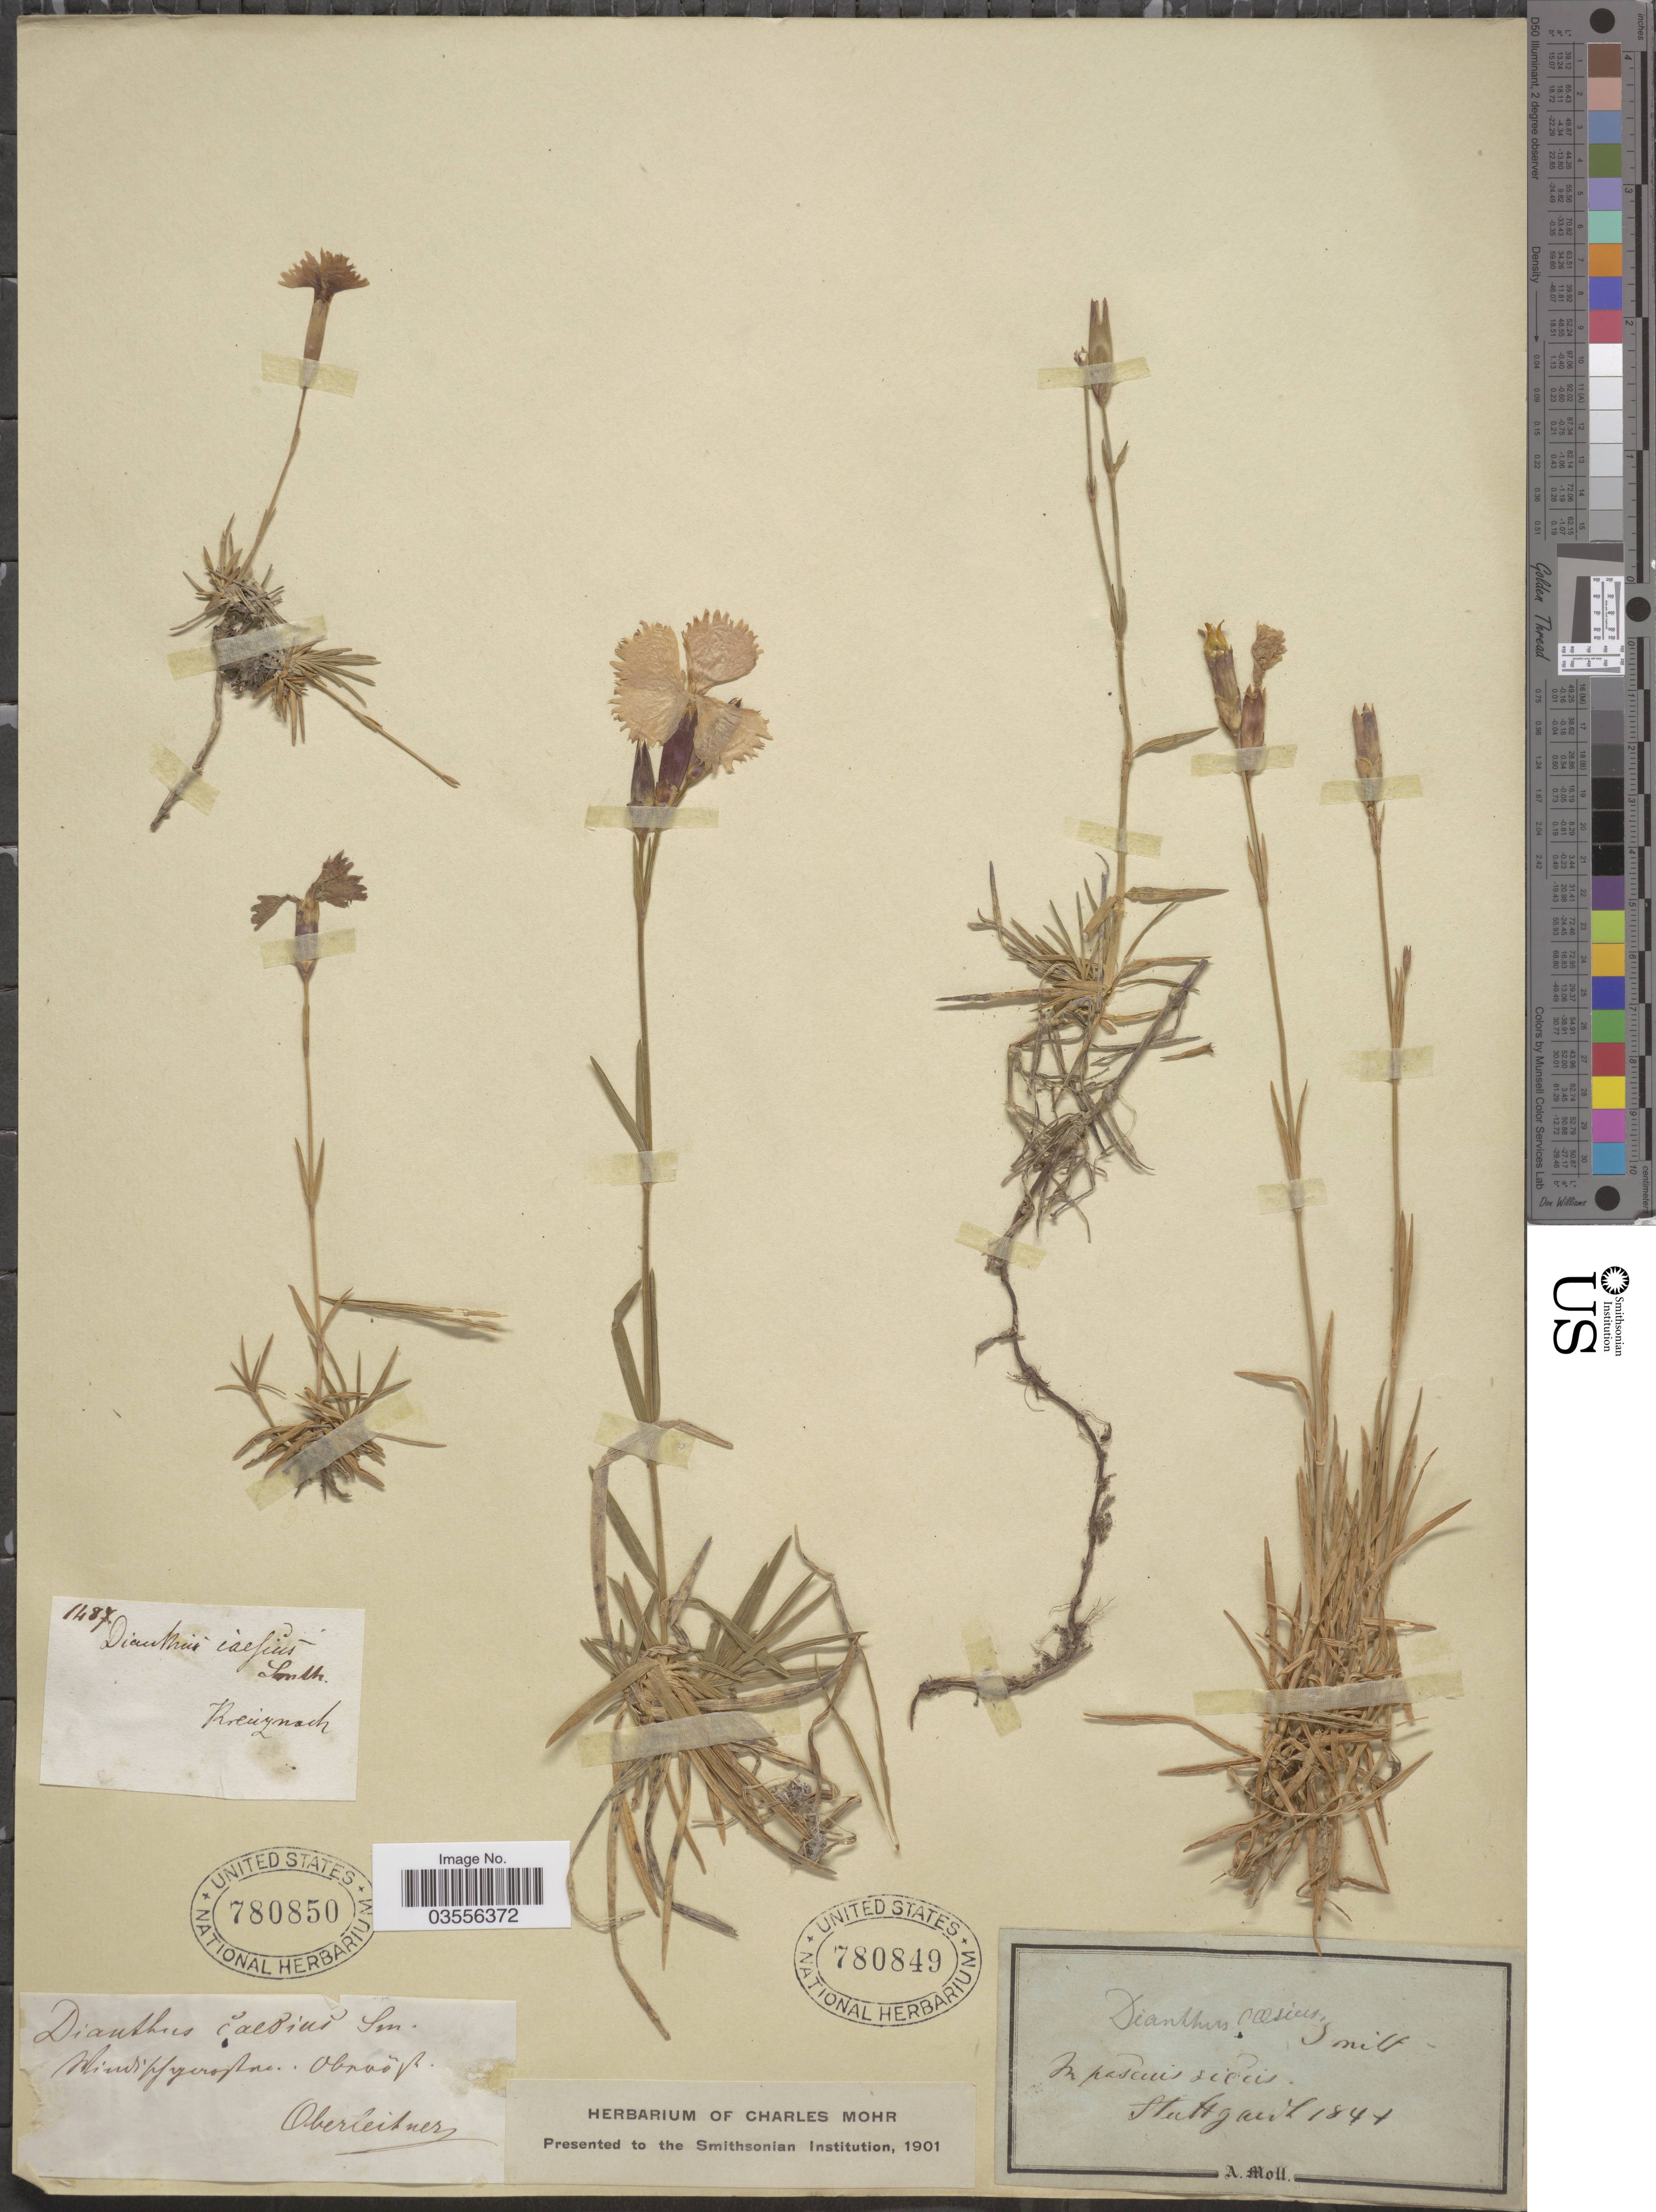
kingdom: Plantae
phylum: Tracheophyta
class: Magnoliopsida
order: Caryophyllales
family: Caryophyllaceae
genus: Dianthus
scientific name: Dianthus caesius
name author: Sm.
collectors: Oberleitner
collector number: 1487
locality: Kreúznach.[interpreted] [illegible text].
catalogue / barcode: US 780850